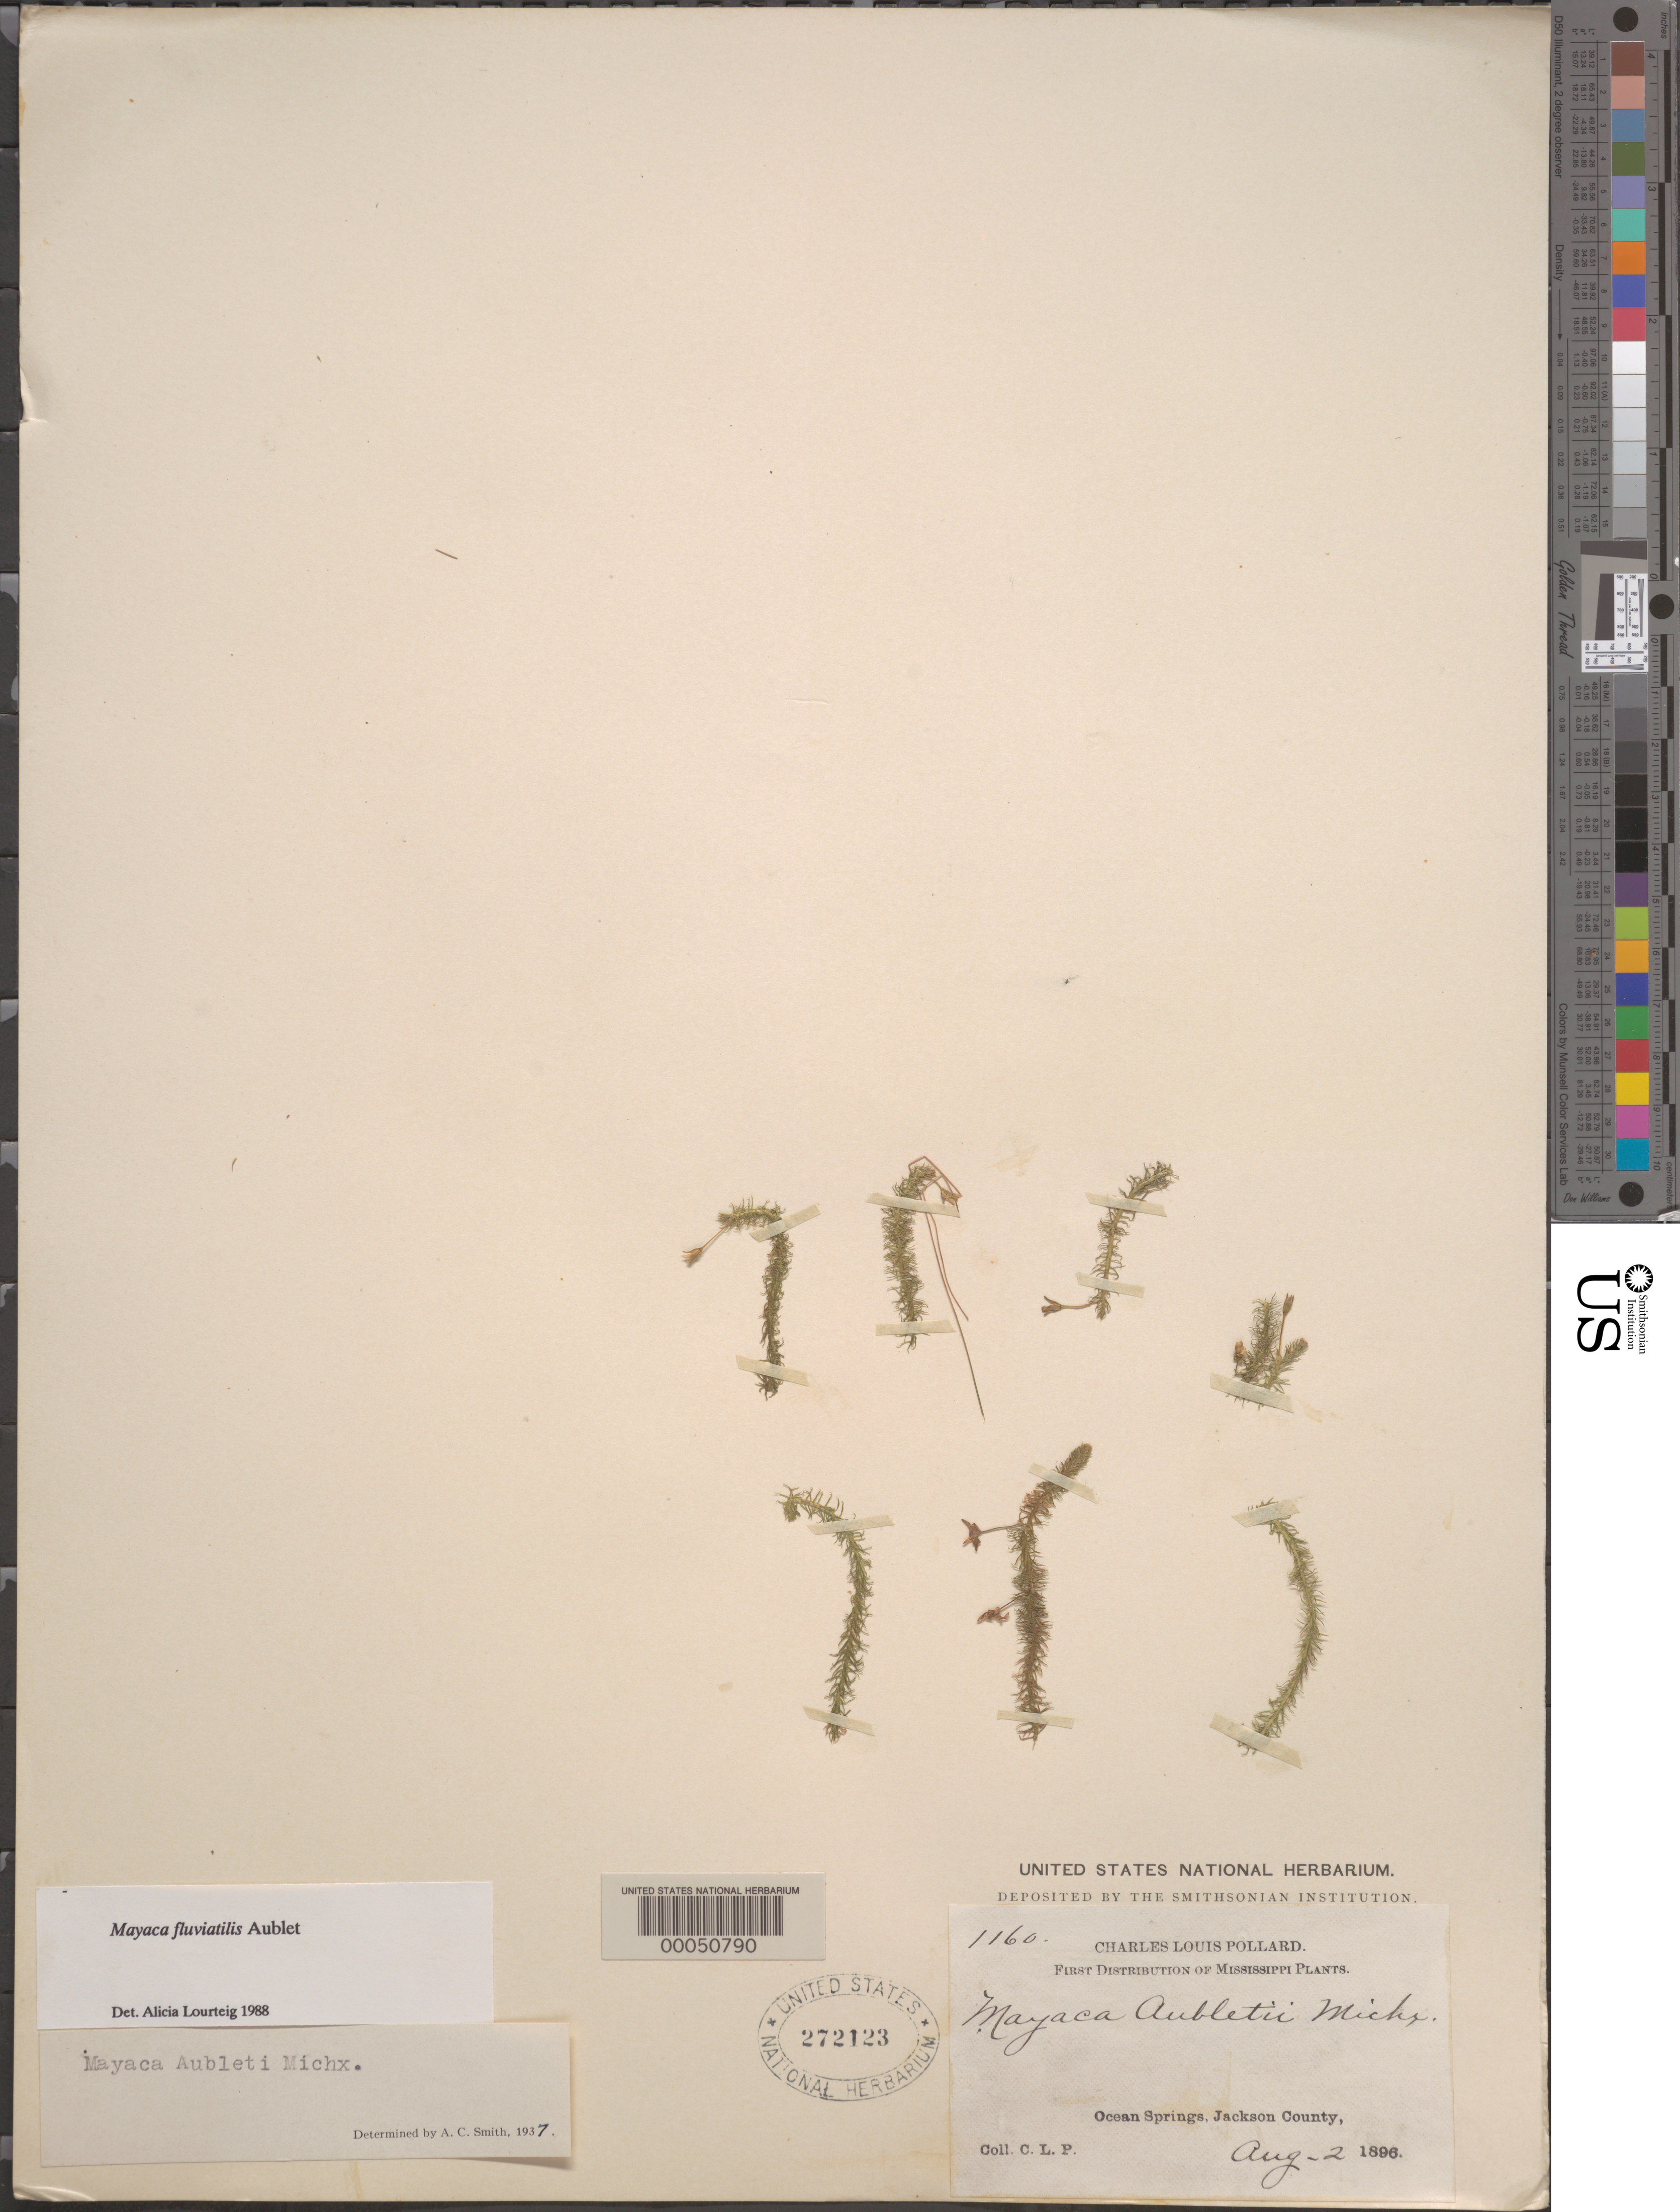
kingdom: Plantae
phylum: Tracheophyta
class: Liliopsida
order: Poales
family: Mayacaceae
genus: Mayaca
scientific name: Mayaca fluviatilis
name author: Aubl.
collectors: C. L. Pollard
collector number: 1160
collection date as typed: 02 Aug 1896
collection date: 1896-08-02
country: United States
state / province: Mississippi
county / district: Jackson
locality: Ocean springs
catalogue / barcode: US 272123